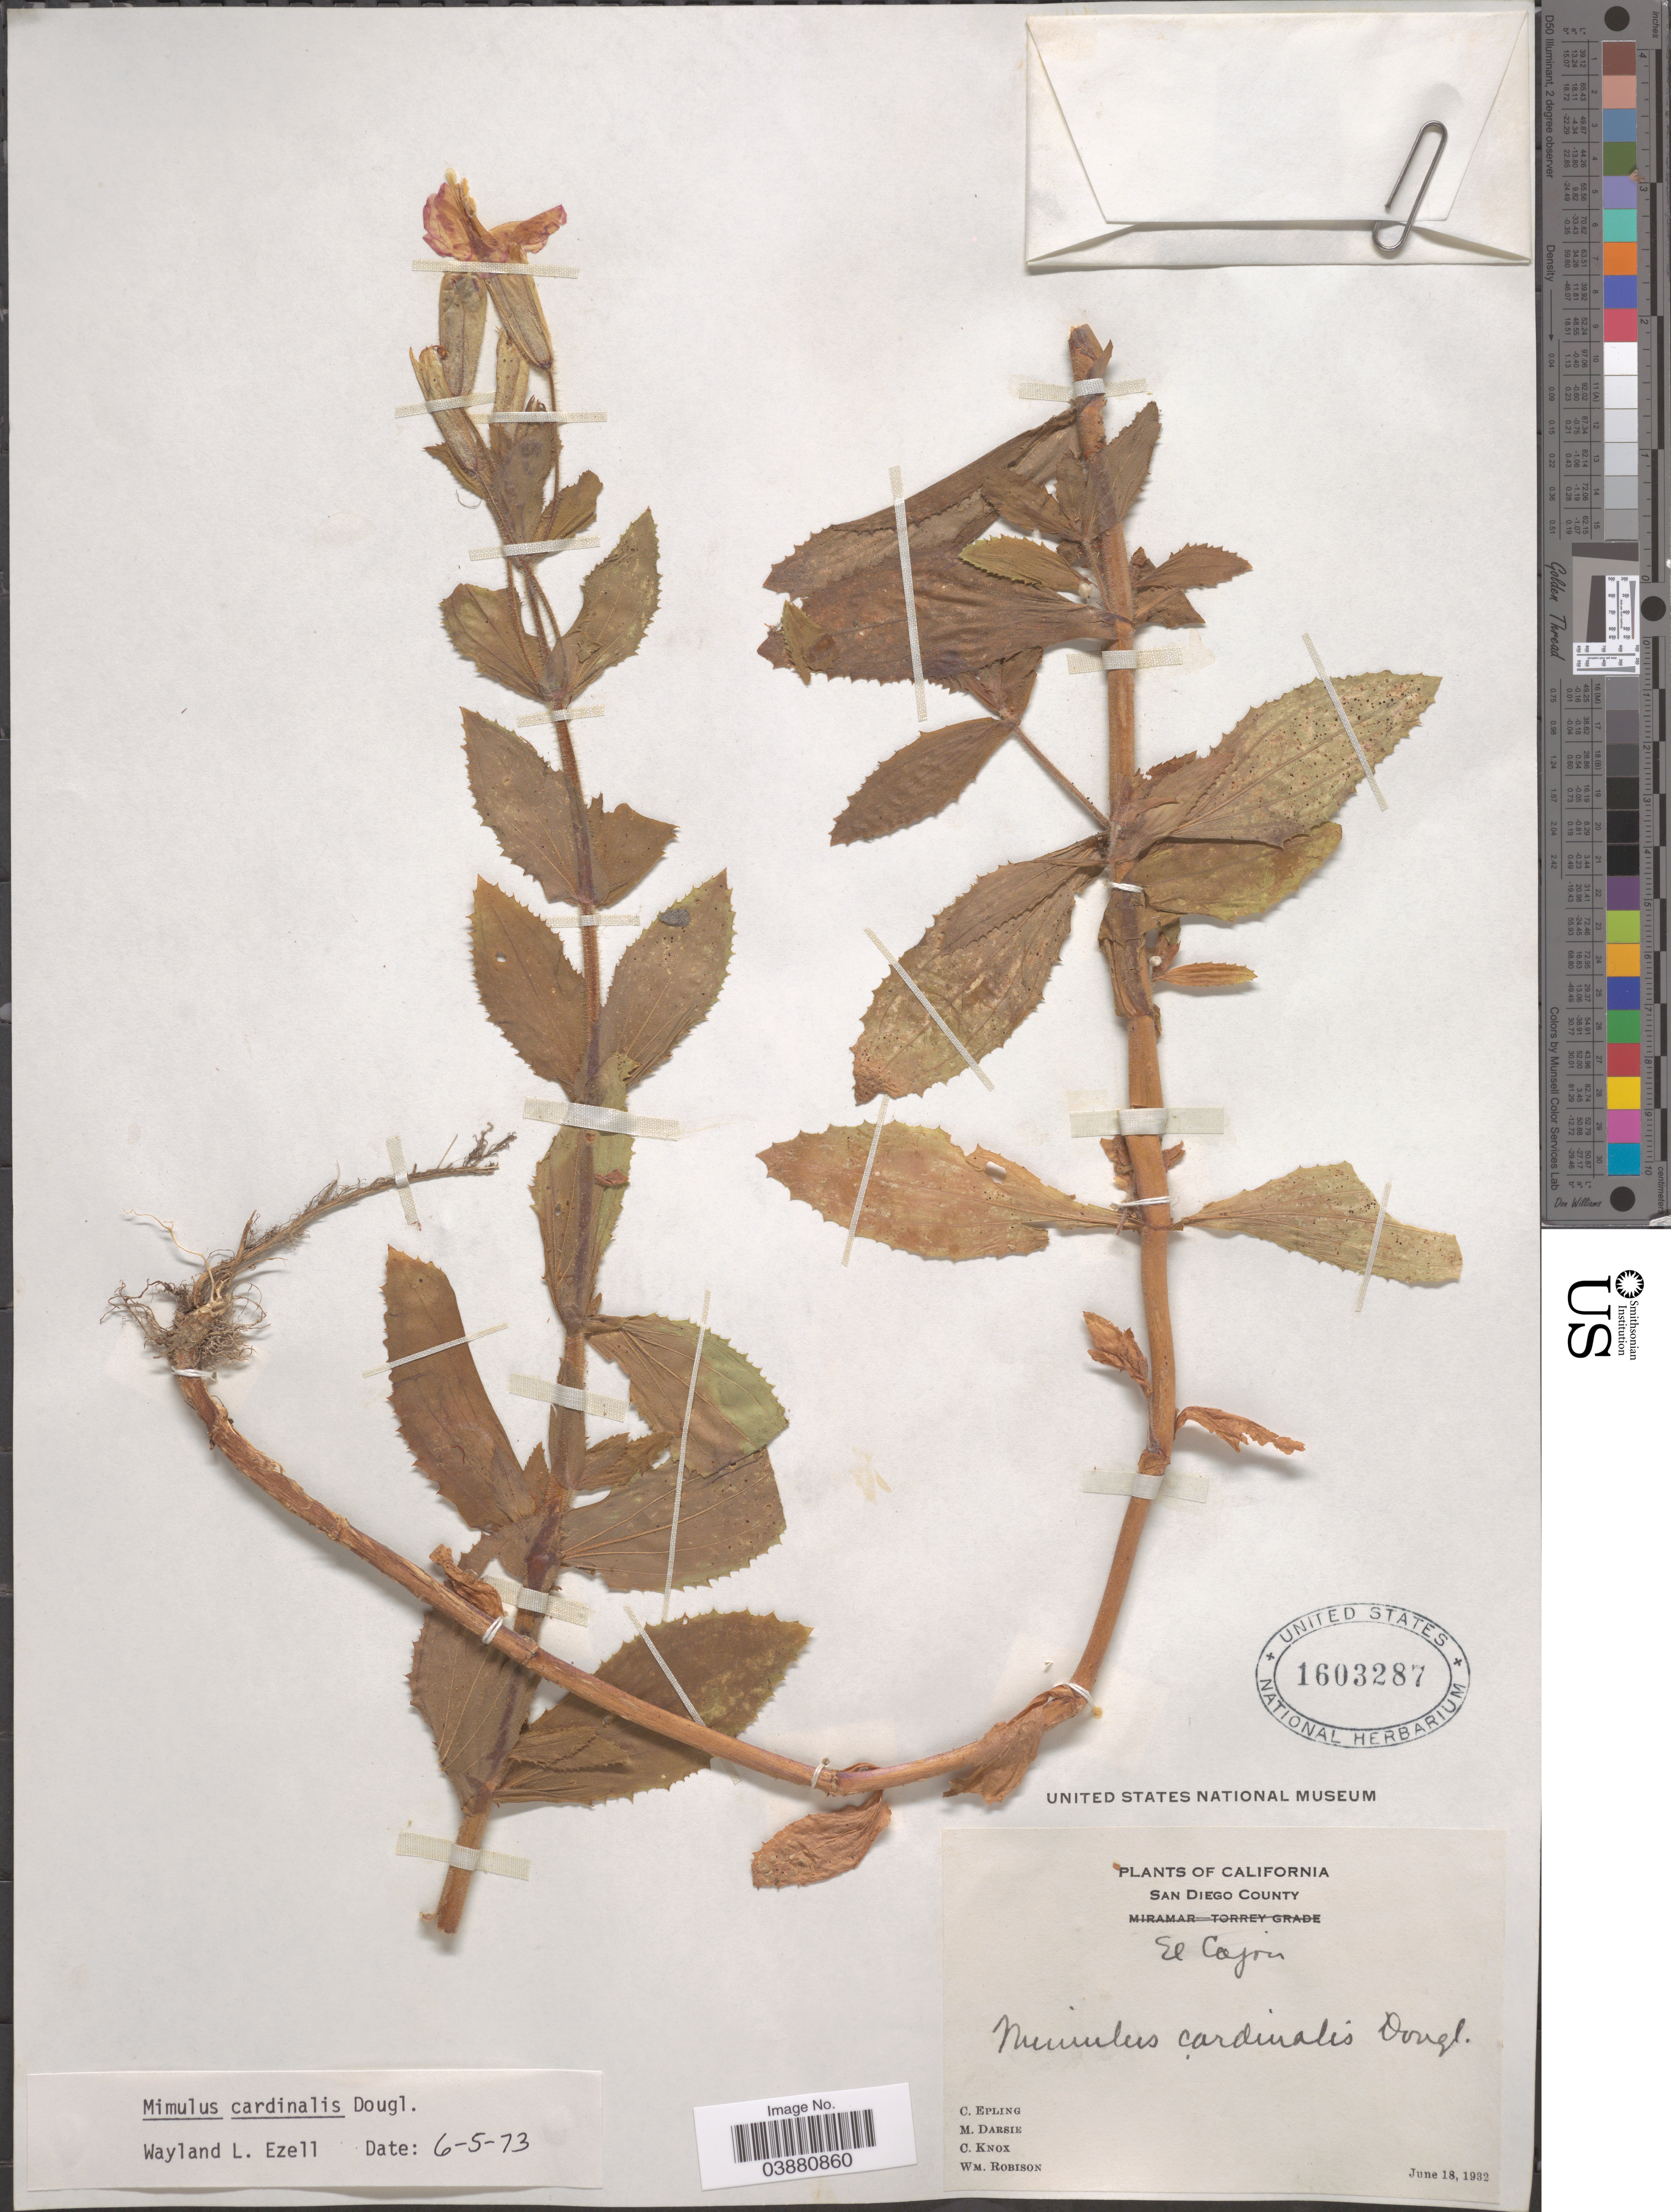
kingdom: Plantae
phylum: Tracheophyta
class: Magnoliopsida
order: Lamiales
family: Phrymaceae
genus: Mimulus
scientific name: Mimulus cardinalis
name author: Douglas ex Benth.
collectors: C. C. Epling, M. Darsie, C. Knox & W. Robison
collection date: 1932-06-18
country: United States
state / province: California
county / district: San Diego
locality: San Diego County. El Cajon.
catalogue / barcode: US 1603287